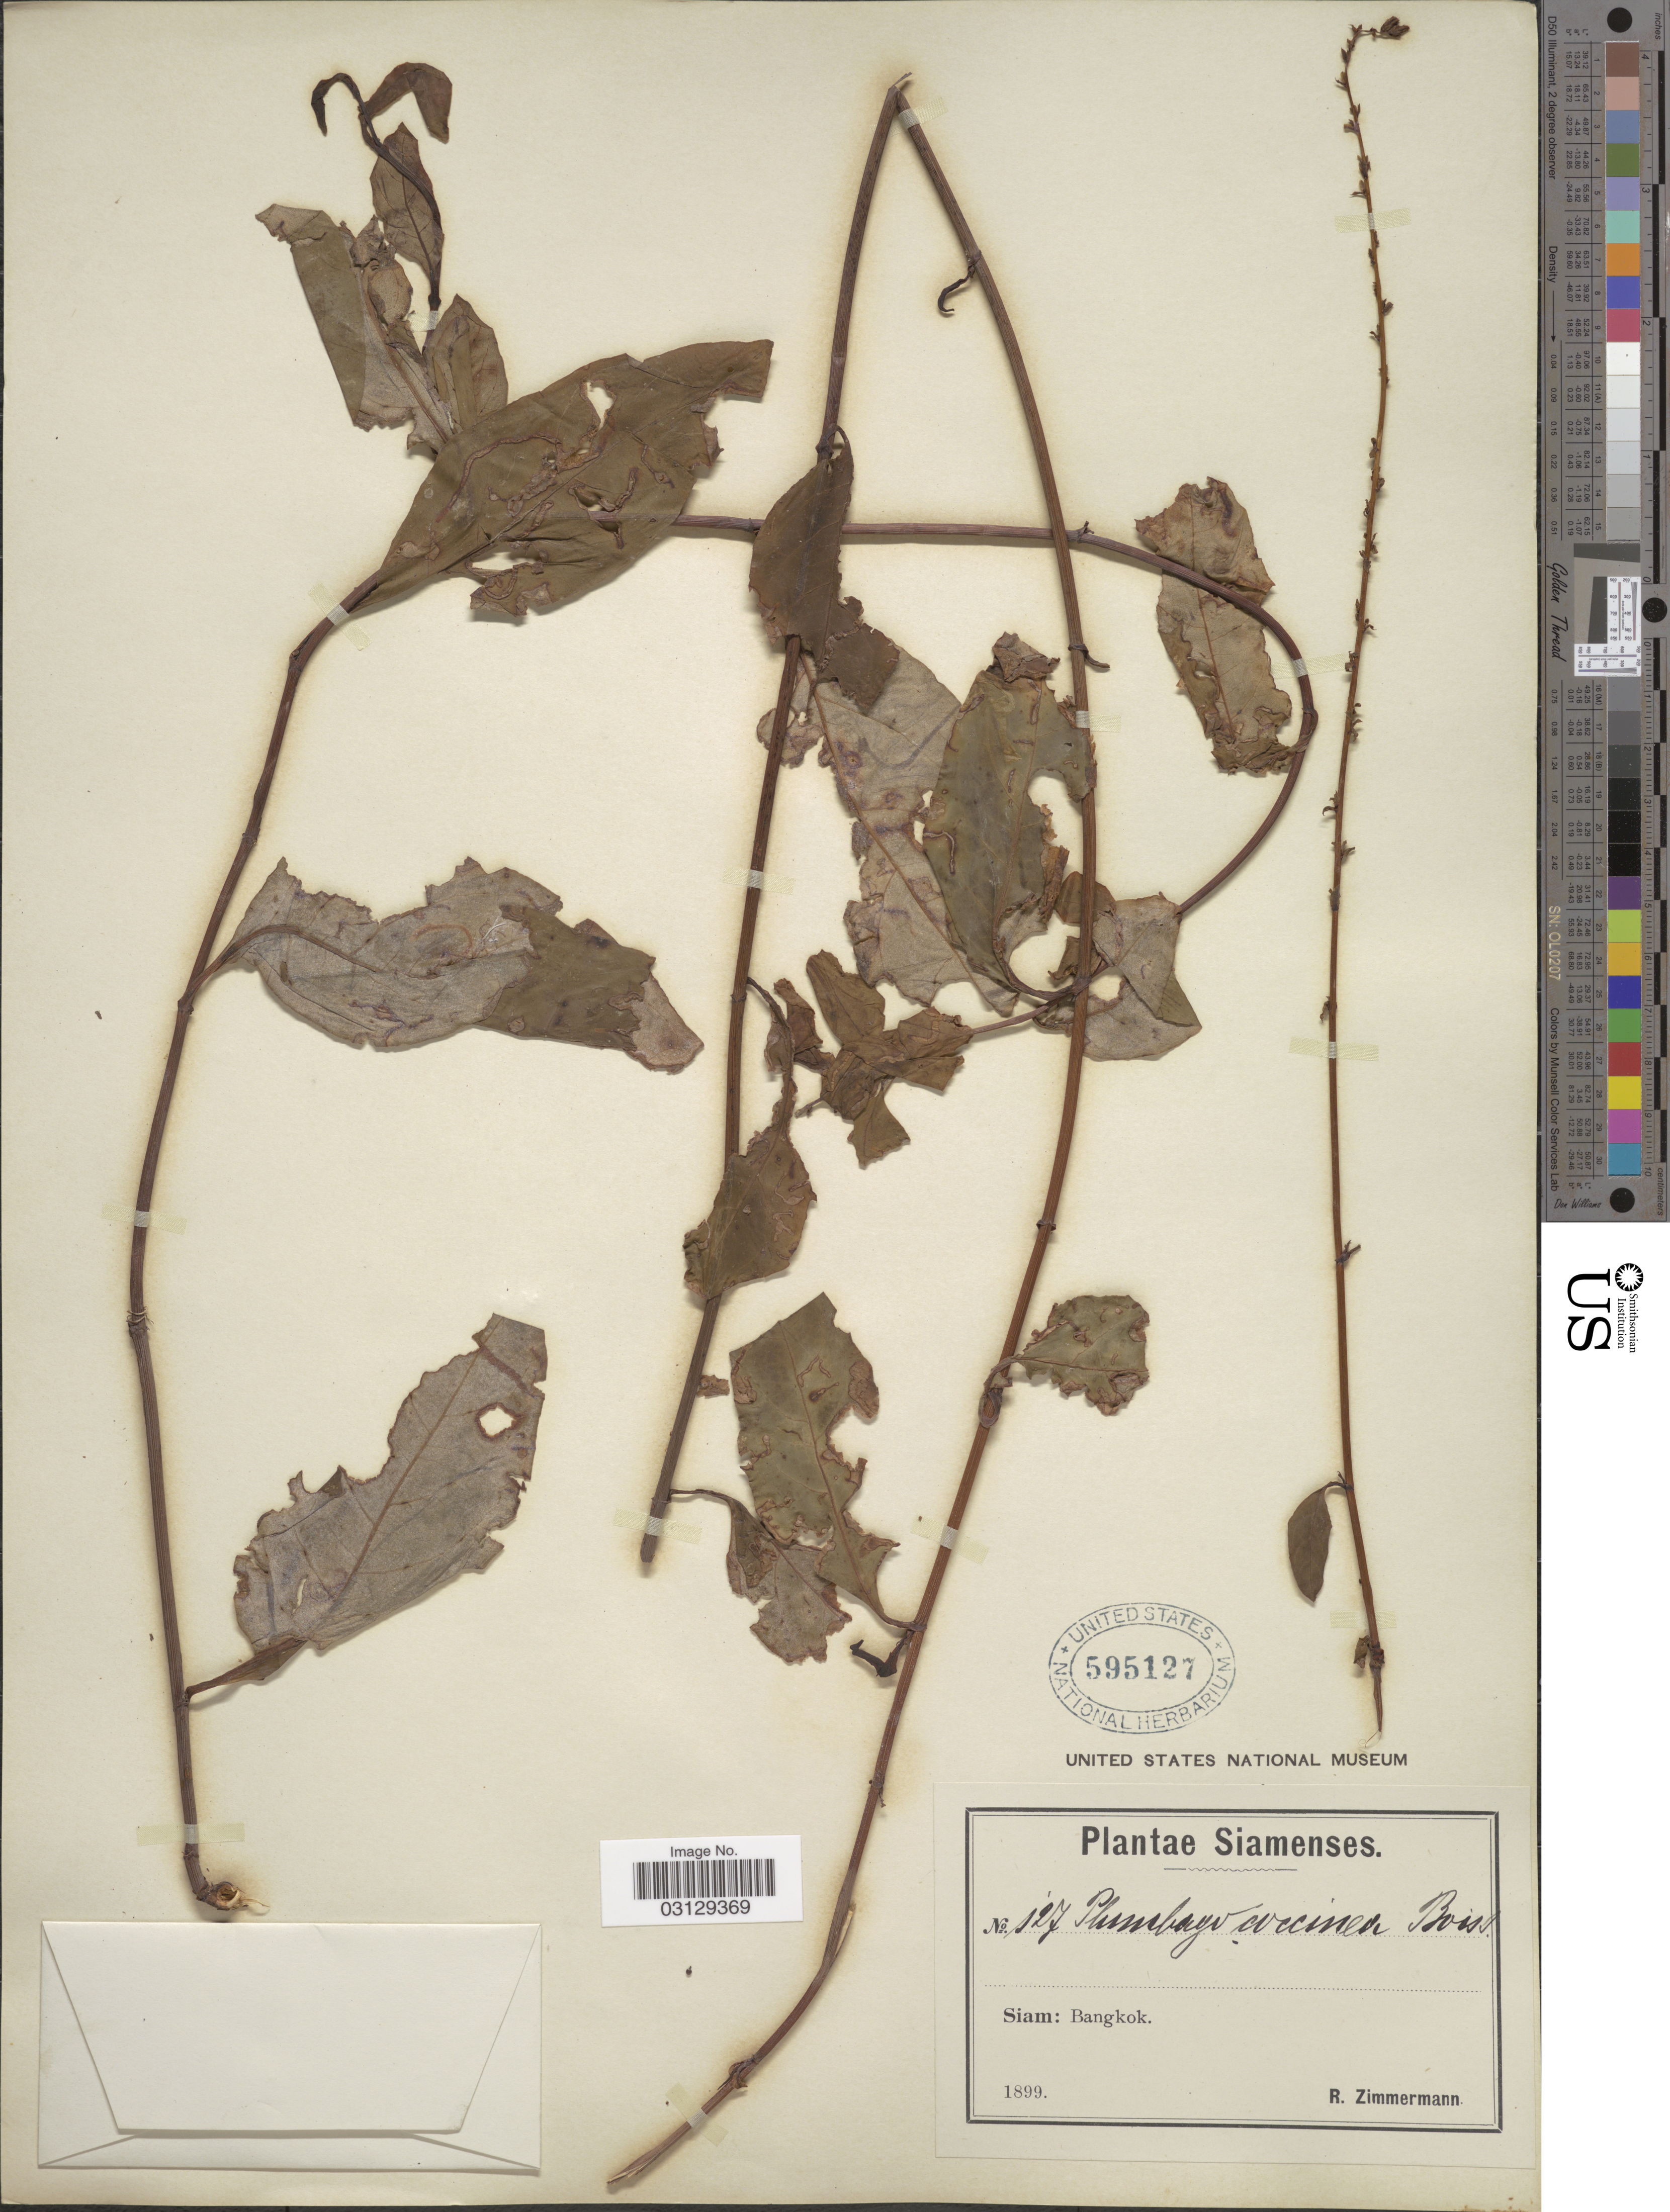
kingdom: Plantae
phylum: Tracheophyta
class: Magnoliopsida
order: Caryophyllales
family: Plumbaginaceae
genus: Plumbago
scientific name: Plumbago indica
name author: L.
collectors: R. Zimmermann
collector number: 127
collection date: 1899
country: Thailand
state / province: Bangkok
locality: Siam: Bangkok.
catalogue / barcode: US 595127